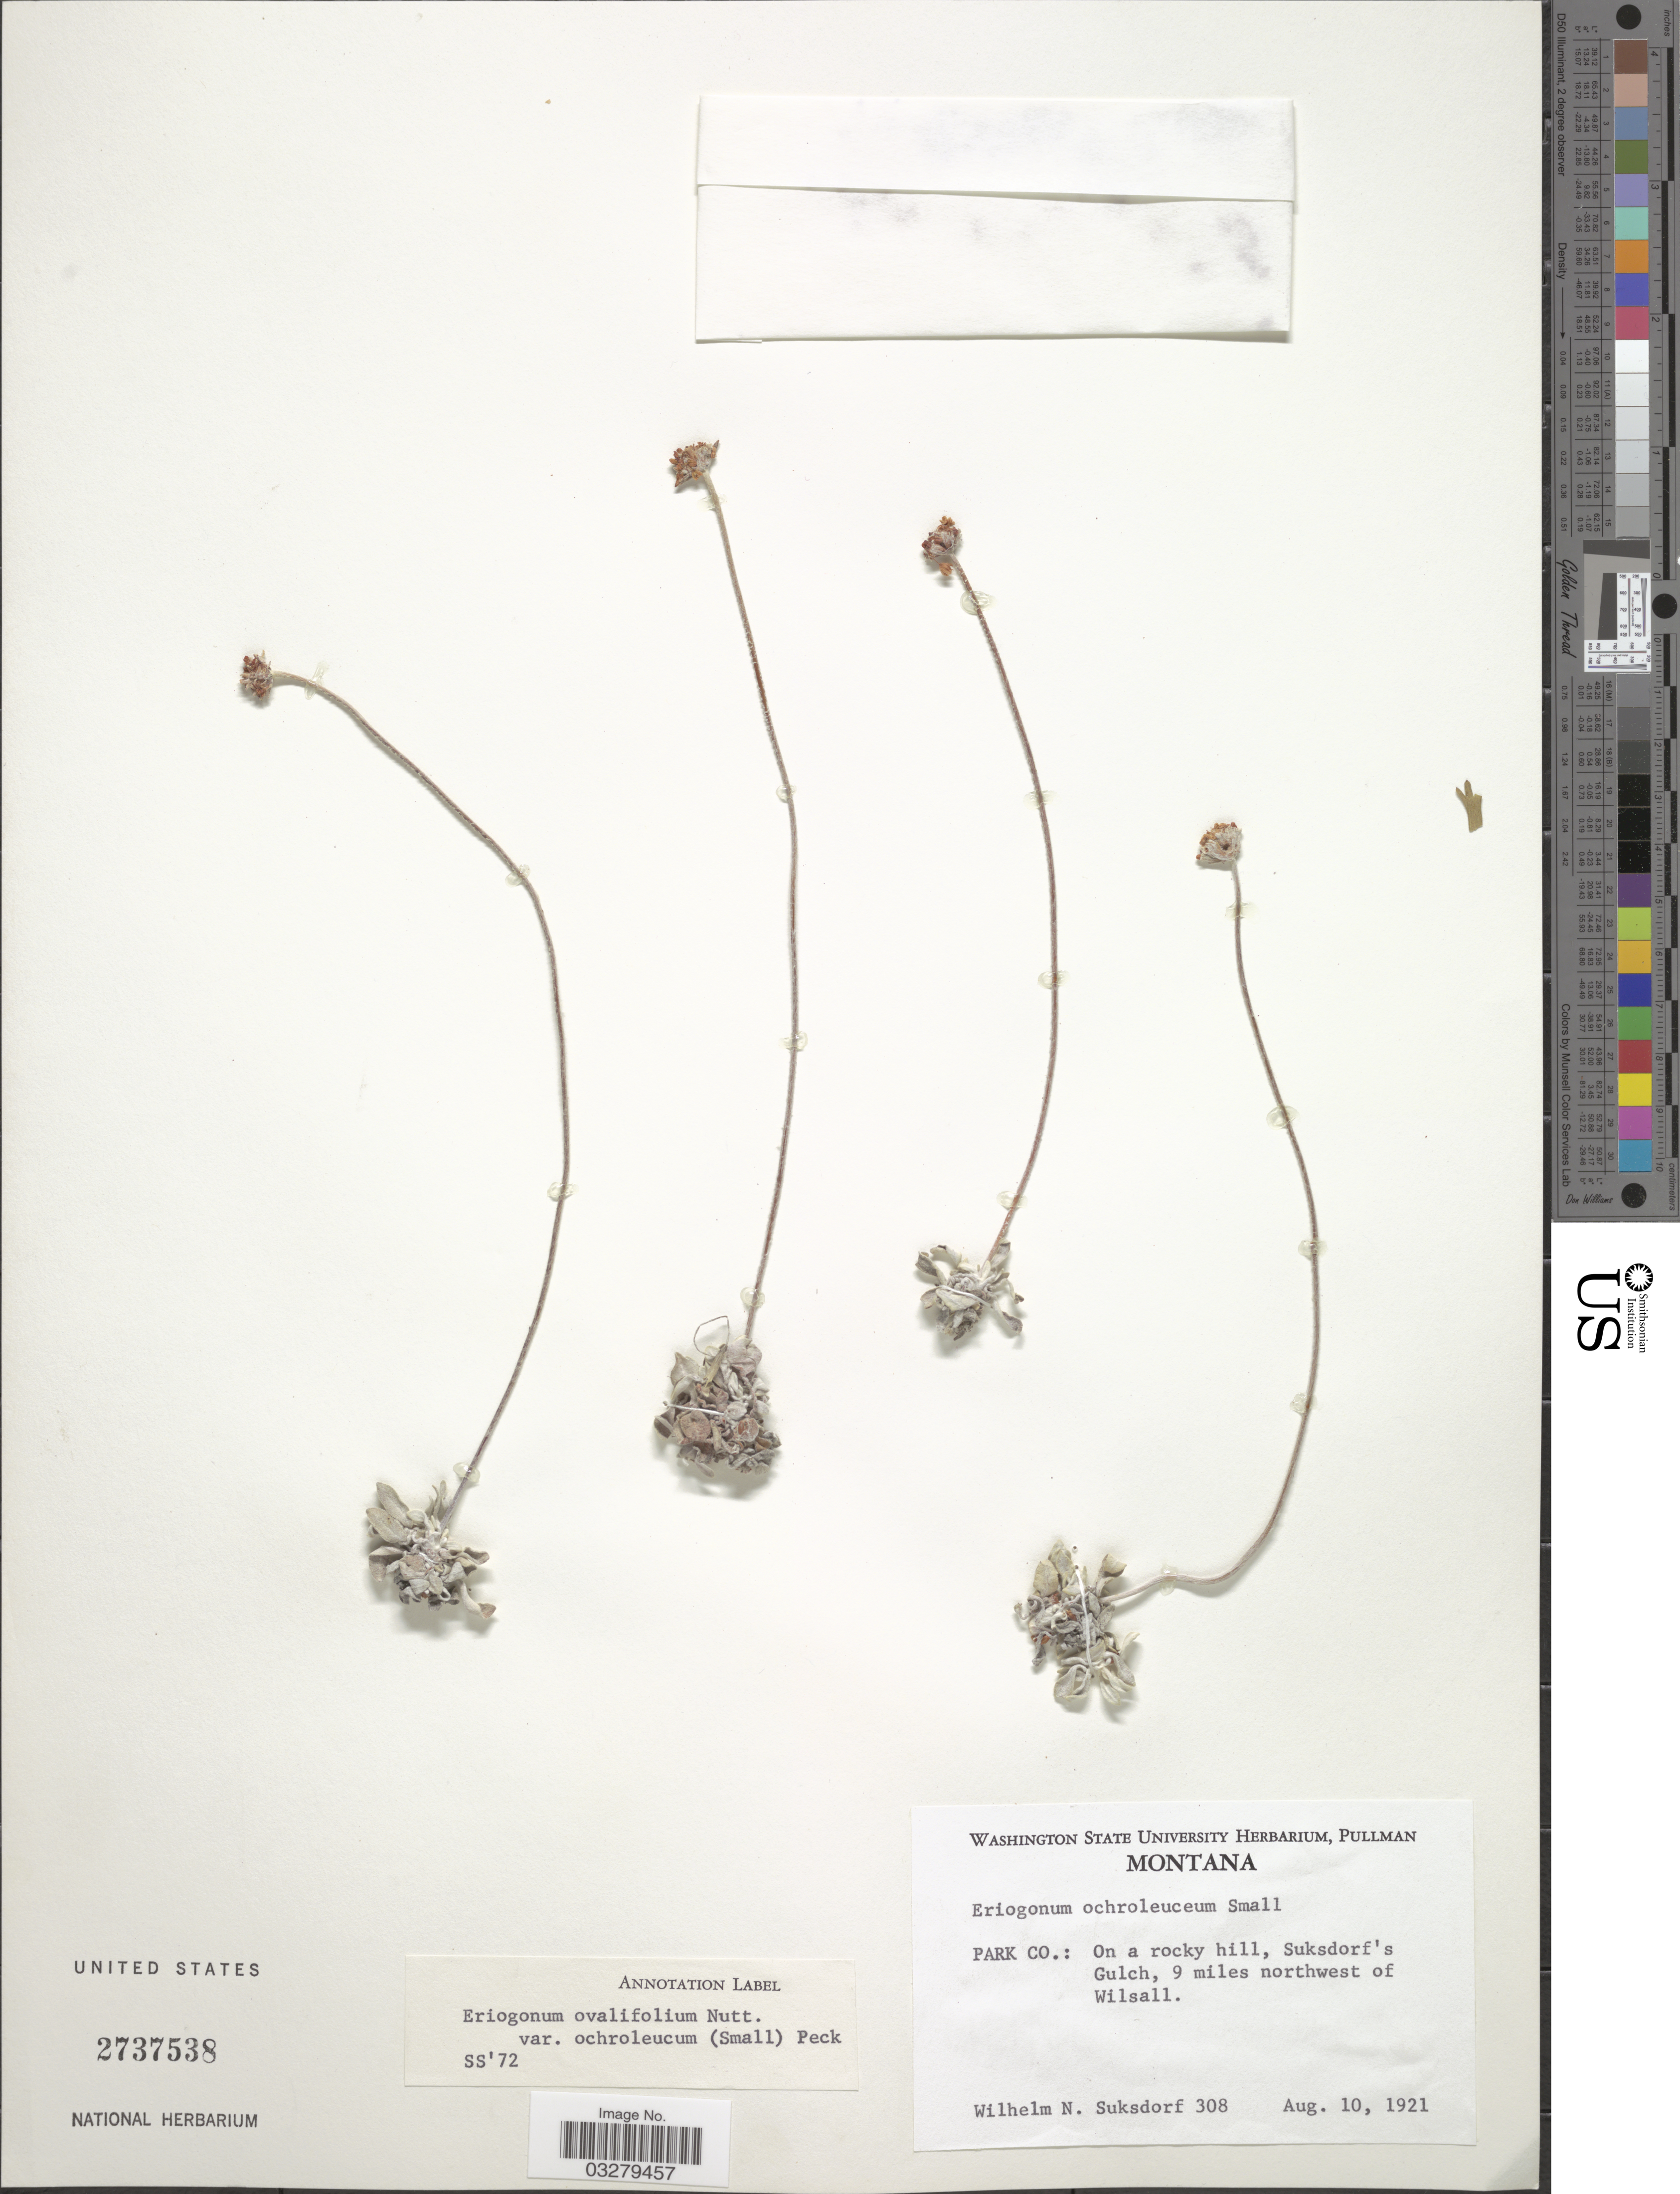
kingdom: Plantae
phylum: Tracheophyta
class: Magnoliopsida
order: Caryophyllales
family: Polygonaceae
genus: Eriogonum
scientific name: Eriogonum ovalifolium var. ochroleucum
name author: (Small ex Rydb.) M. Peck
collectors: W. N. Suksdorf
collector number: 308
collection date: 1921-08-10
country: United States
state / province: Montana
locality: Park Co.: On a rocky hill, Suksdorf's Gulch, 9 miles northwest of Wilsall.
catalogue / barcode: US 2737538